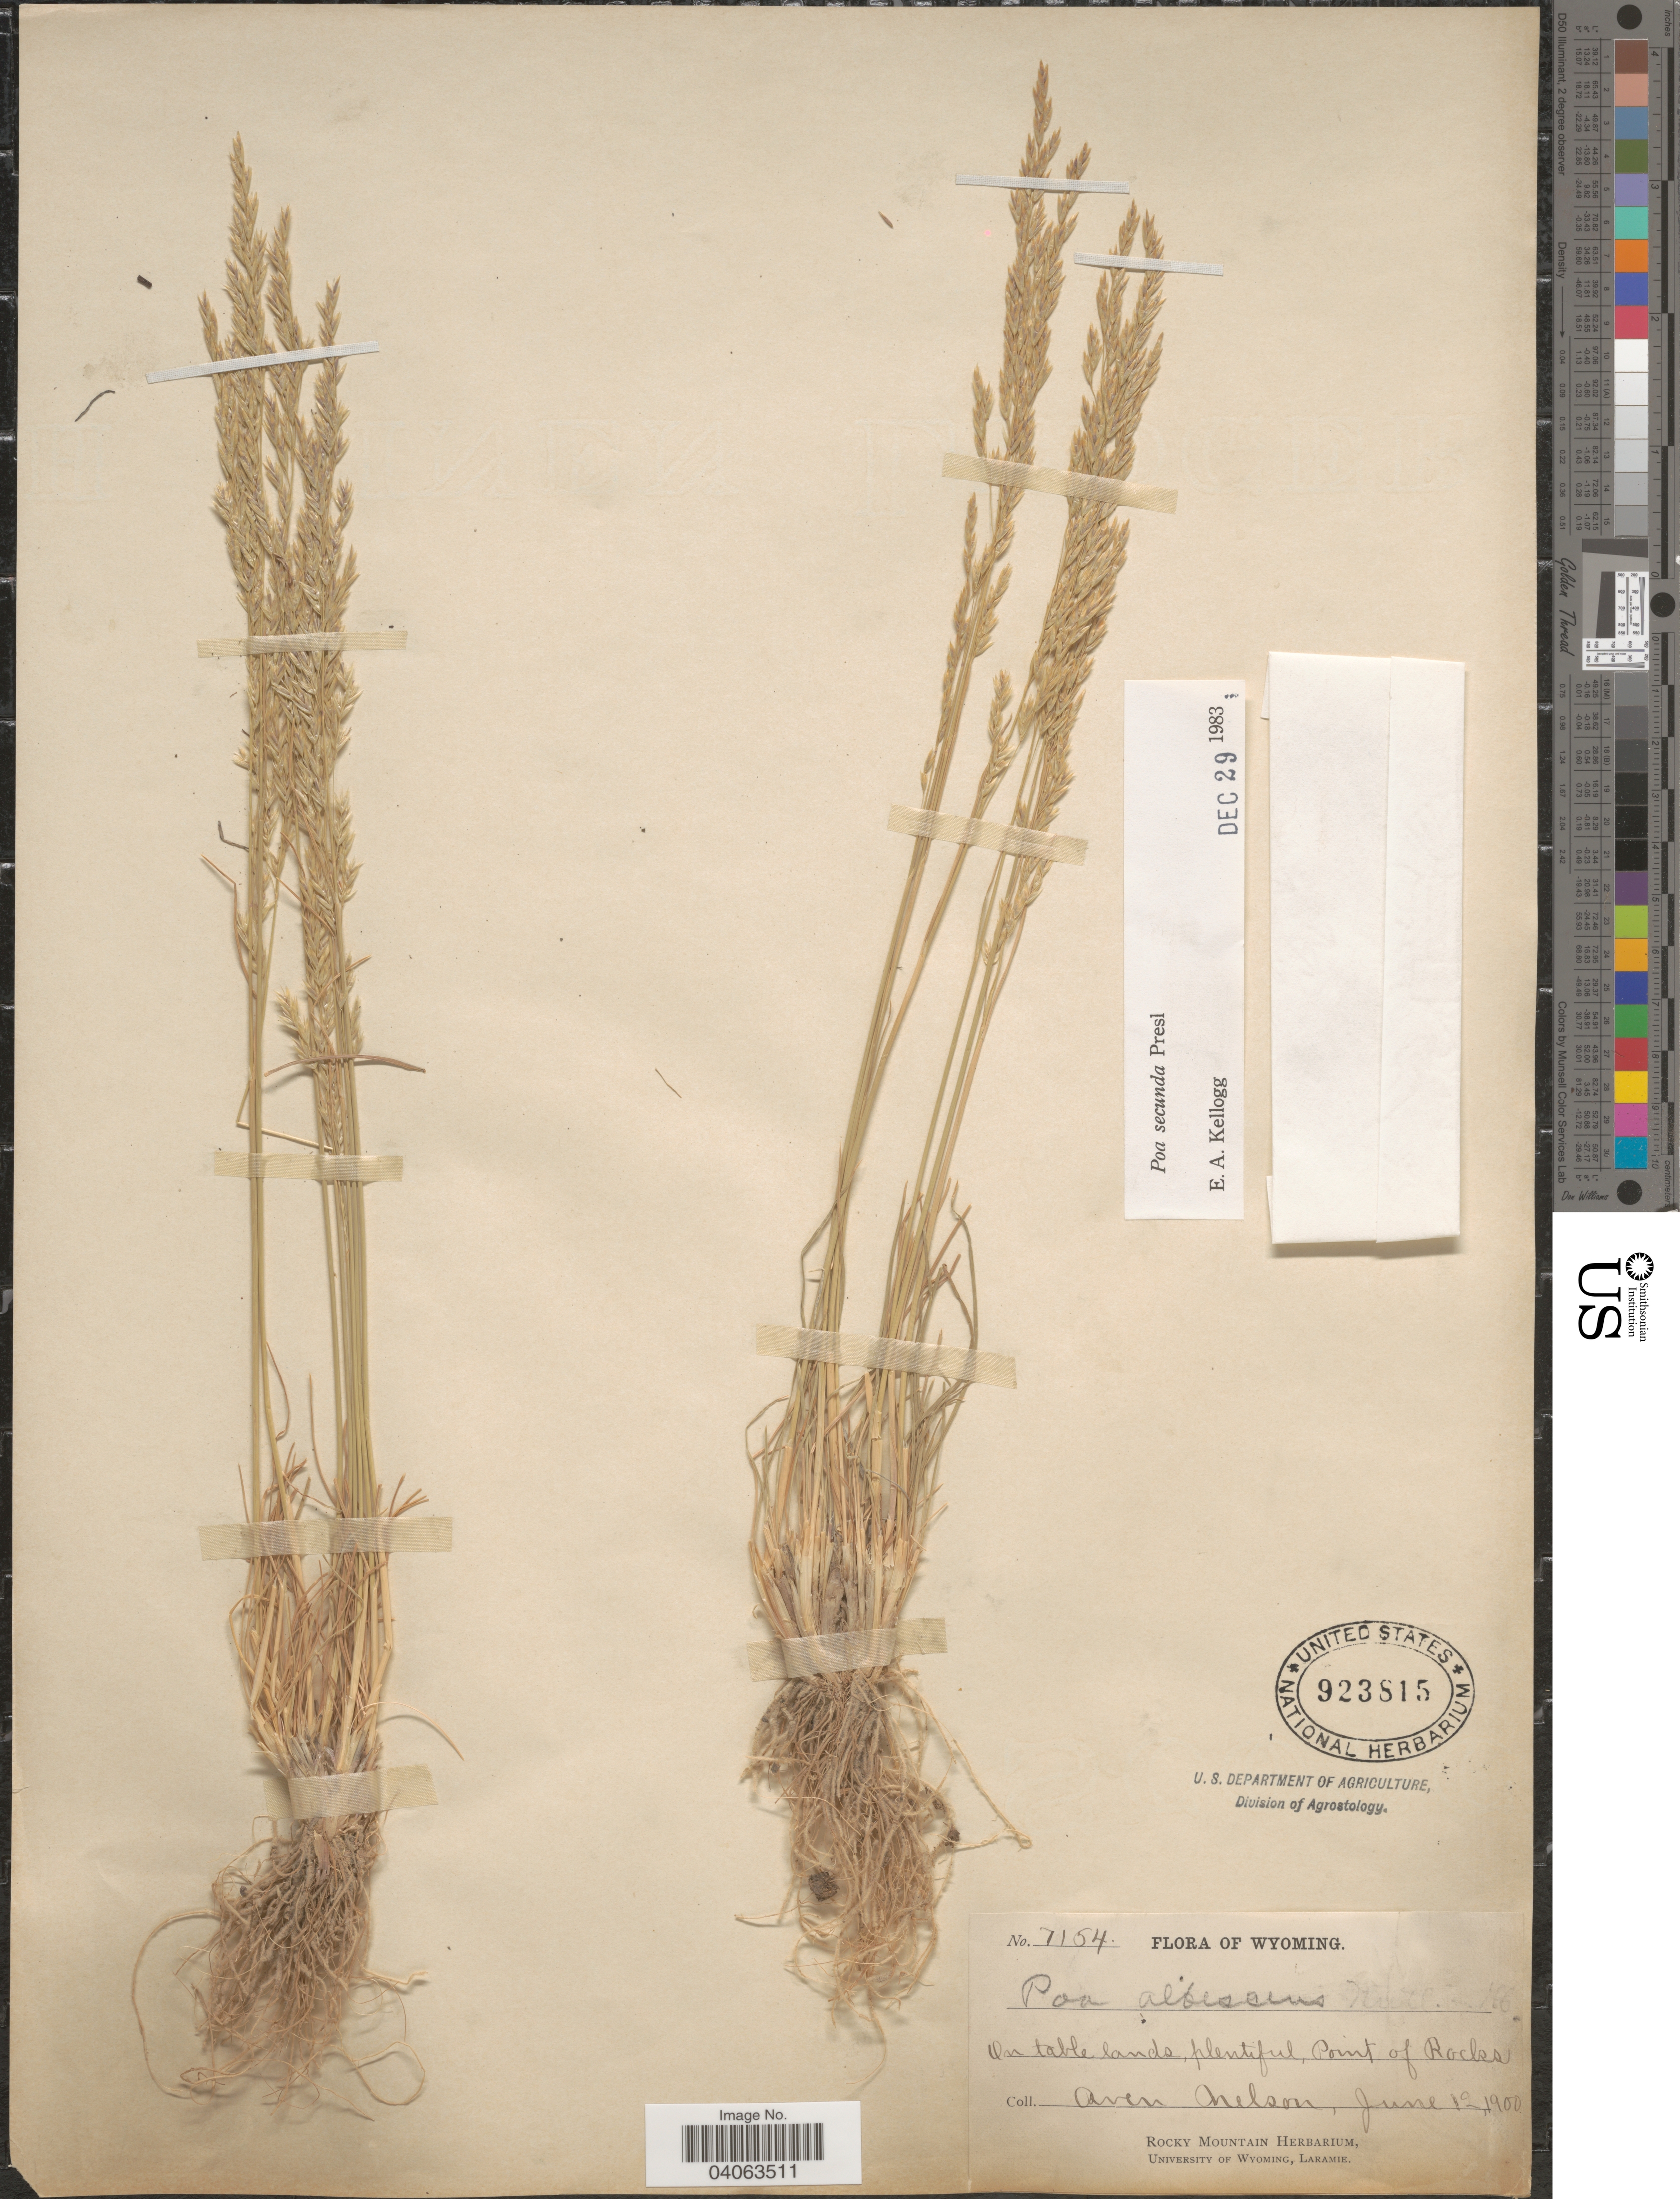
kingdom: Plantae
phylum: Tracheophyta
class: Liliopsida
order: Poales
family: Poaceae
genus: Poa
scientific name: Poa secunda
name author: J. Presl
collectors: A. Nelson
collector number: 7154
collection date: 1900-06-12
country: United States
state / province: Wyoming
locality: On table lands, plentiful, Point of Rocks.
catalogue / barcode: US 923815